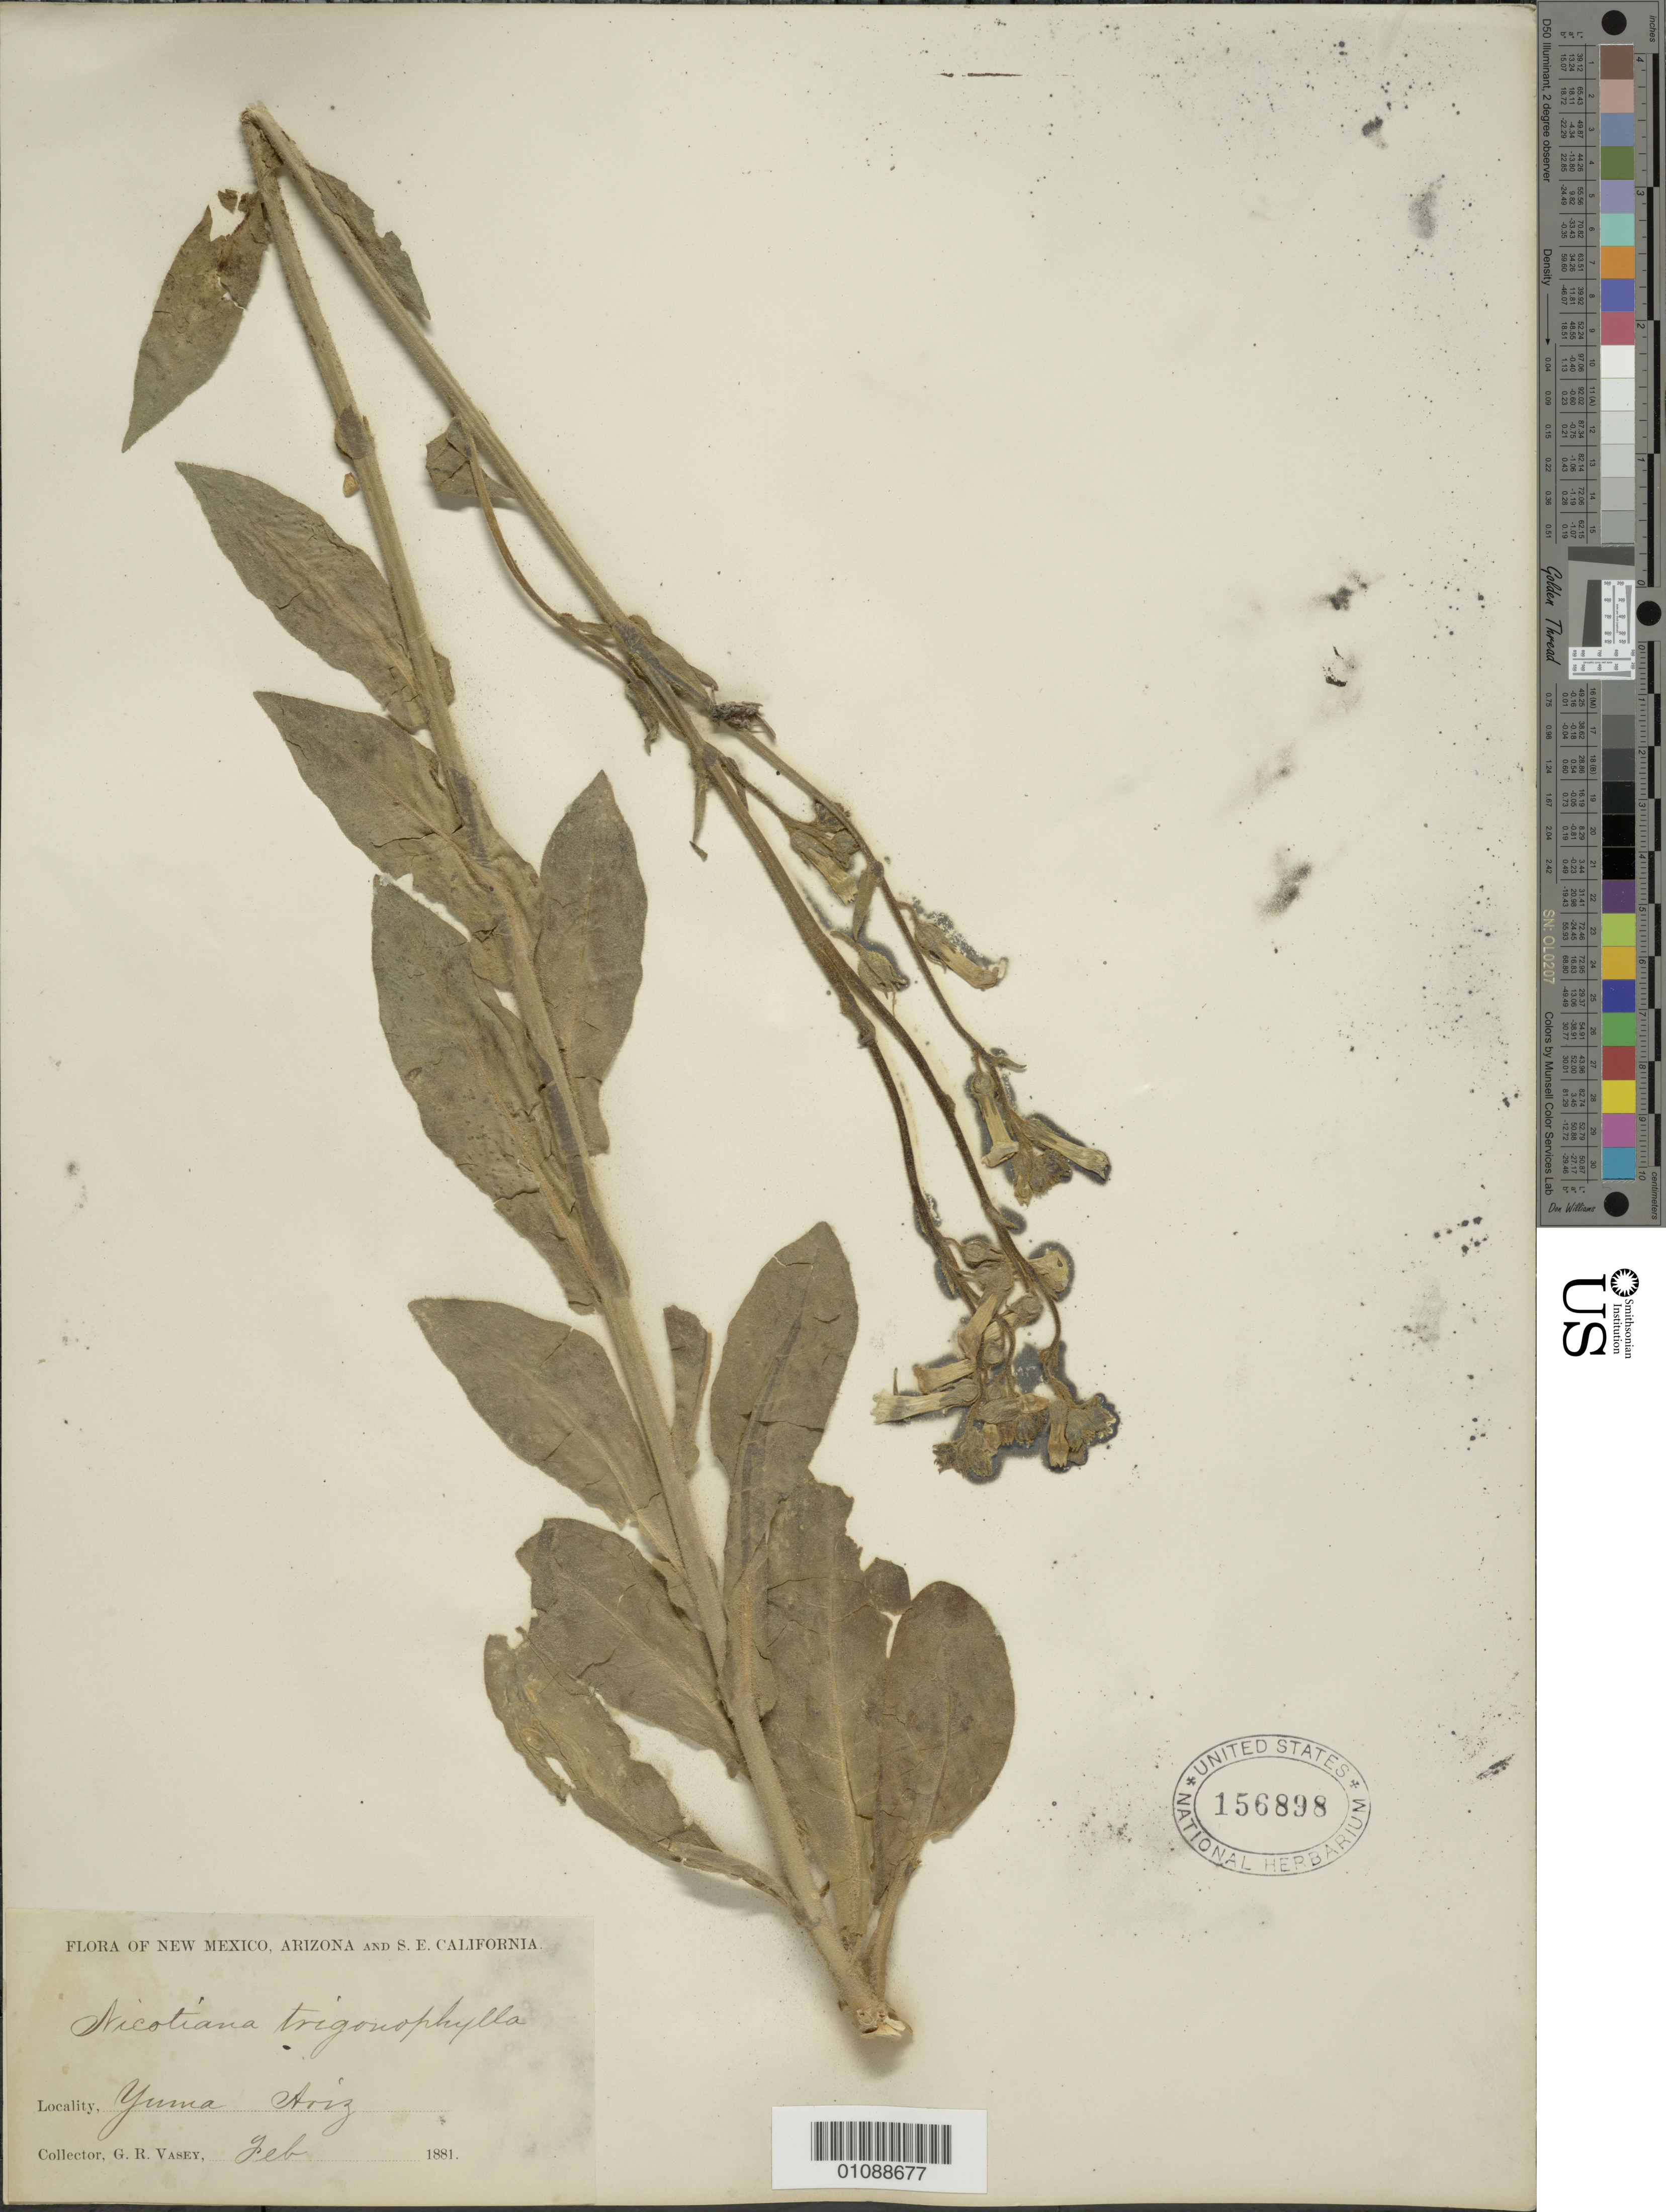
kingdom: Plantae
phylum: Tracheophyta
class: Magnoliopsida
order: Solanales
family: Solanaceae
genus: Nicotiana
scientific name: Nicotiana trigonophylla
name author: Dunal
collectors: G. R. Vasey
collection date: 1881-02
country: United States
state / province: Arizona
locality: Yuma Ariz.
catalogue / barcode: US 156898